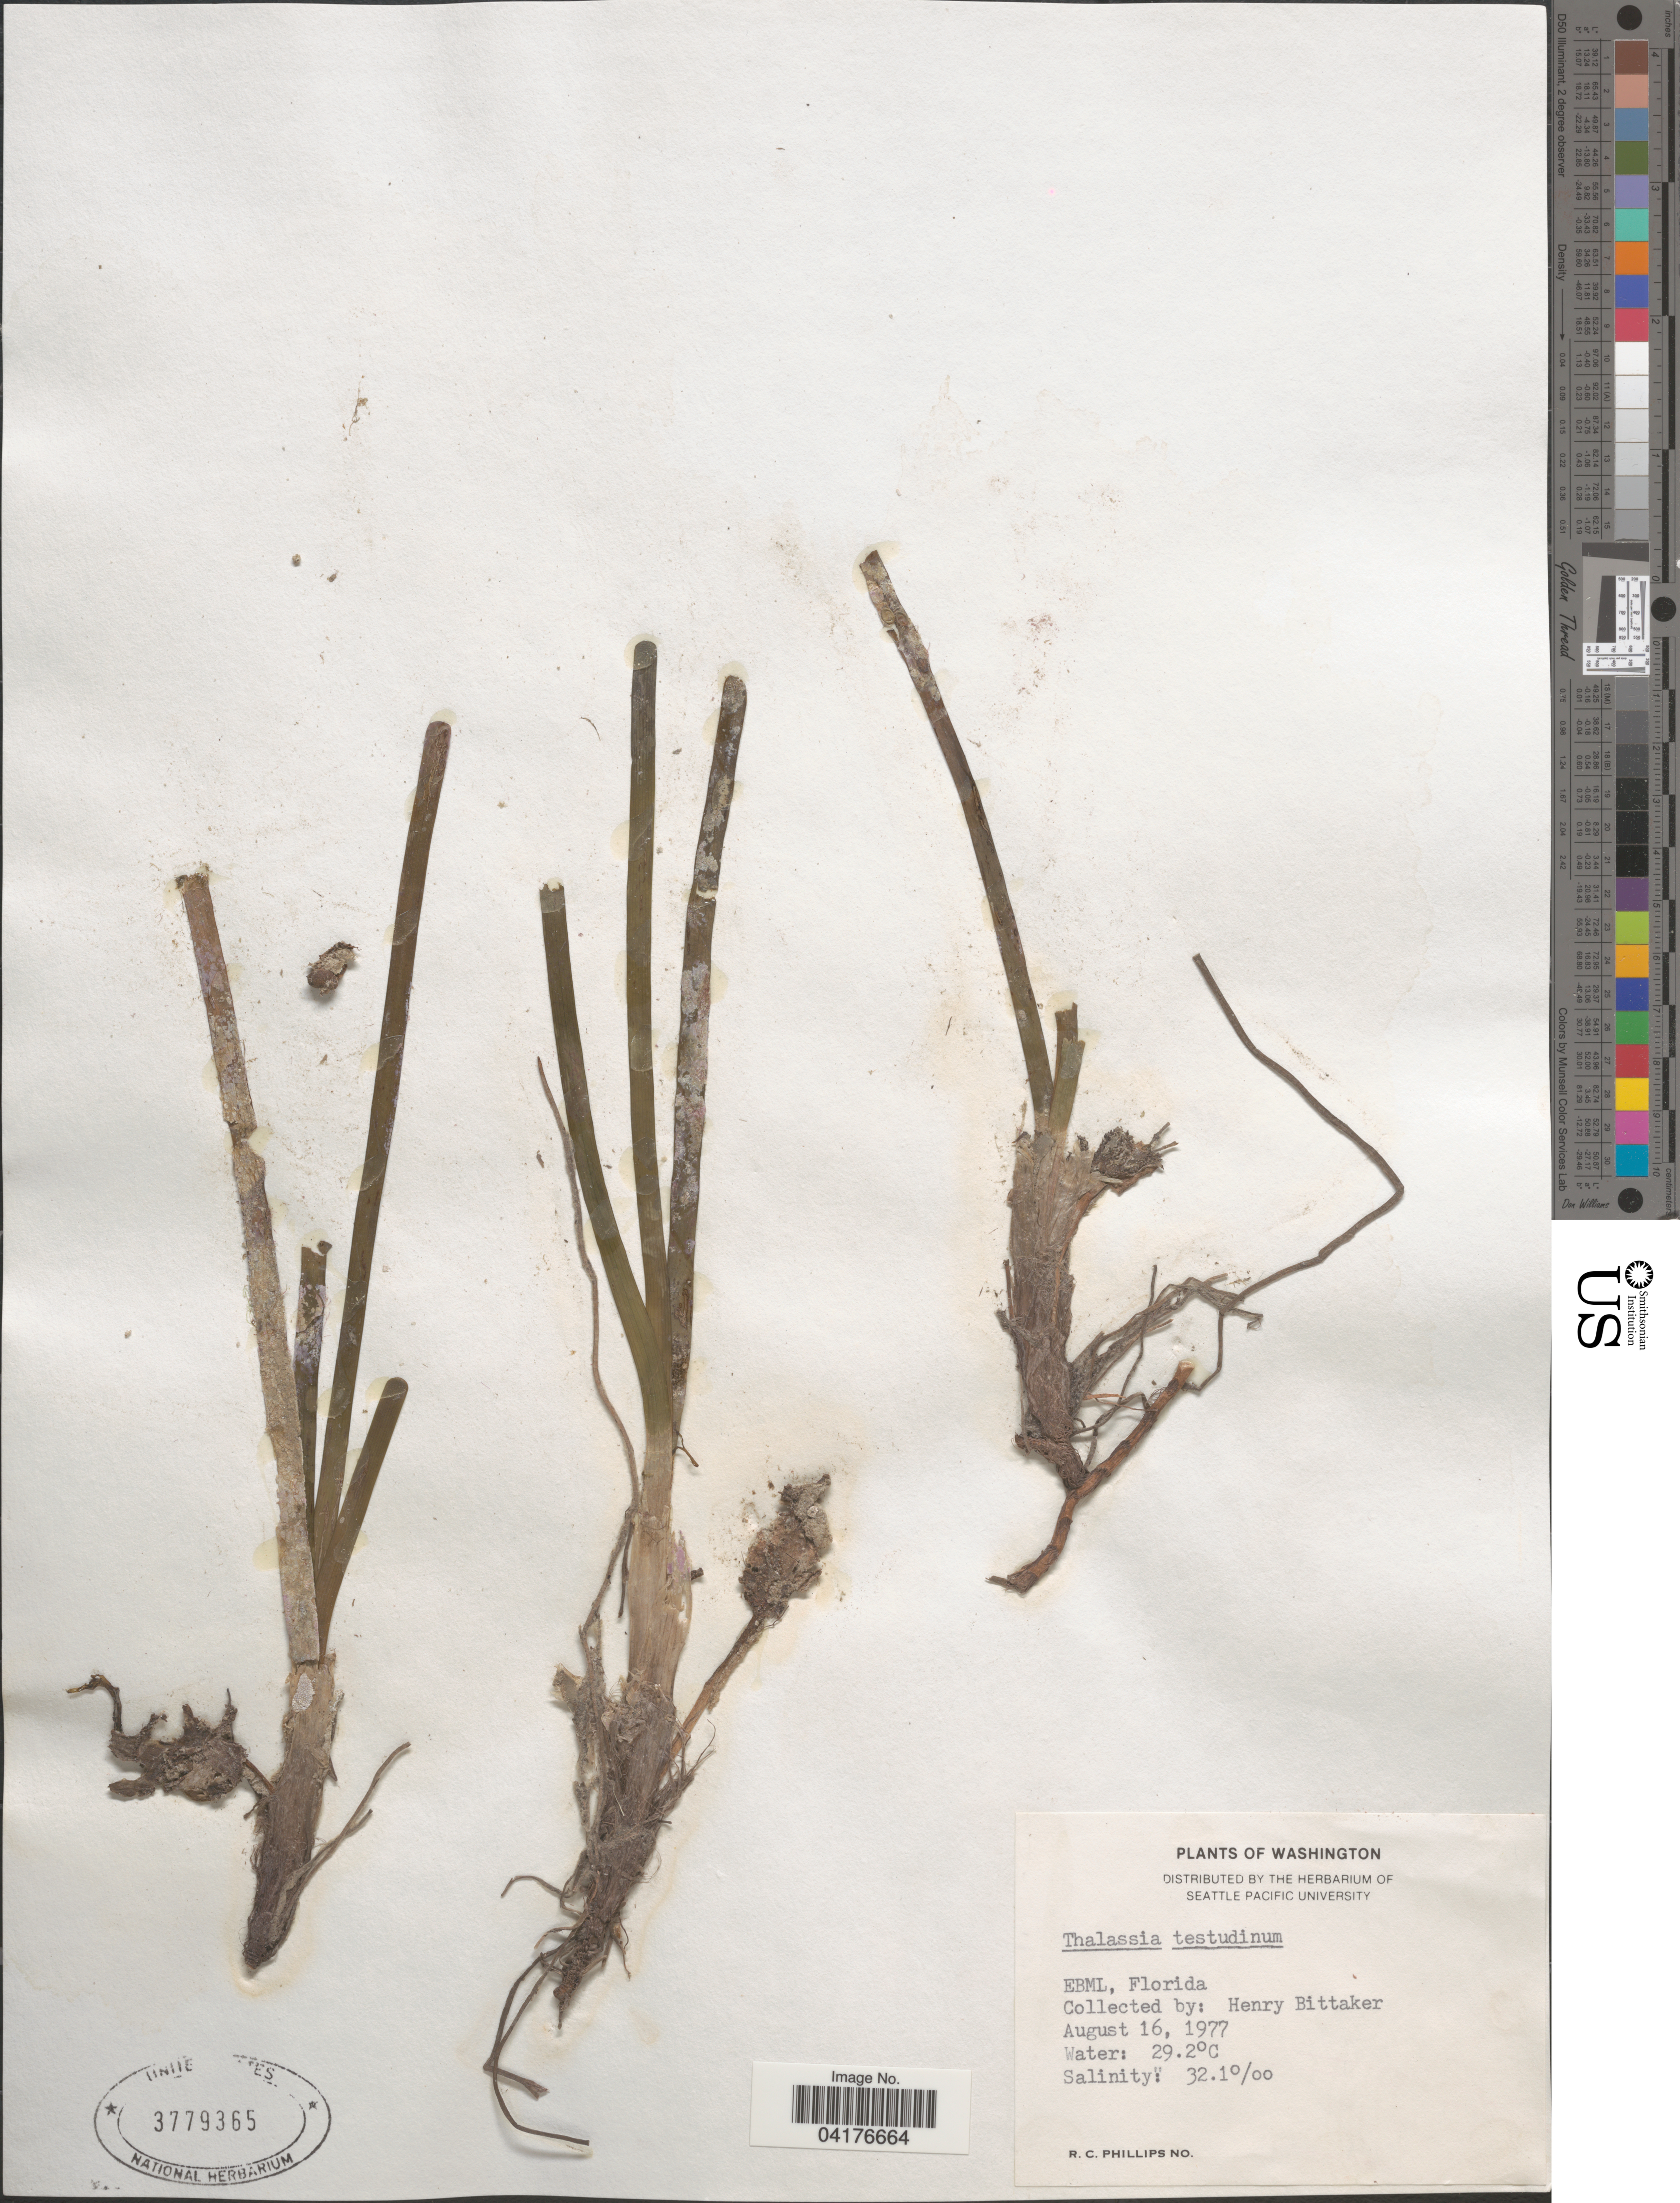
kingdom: Plantae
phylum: Tracheophyta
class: Liliopsida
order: Alismatales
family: Hydrocharitaceae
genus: Thalassia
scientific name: Thalassia testudinum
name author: Banks & Sol. ex K.D. Koenig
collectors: H. Bittaker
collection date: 1977-08-16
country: United States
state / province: Florida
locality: EBML.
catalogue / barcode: US 3779365